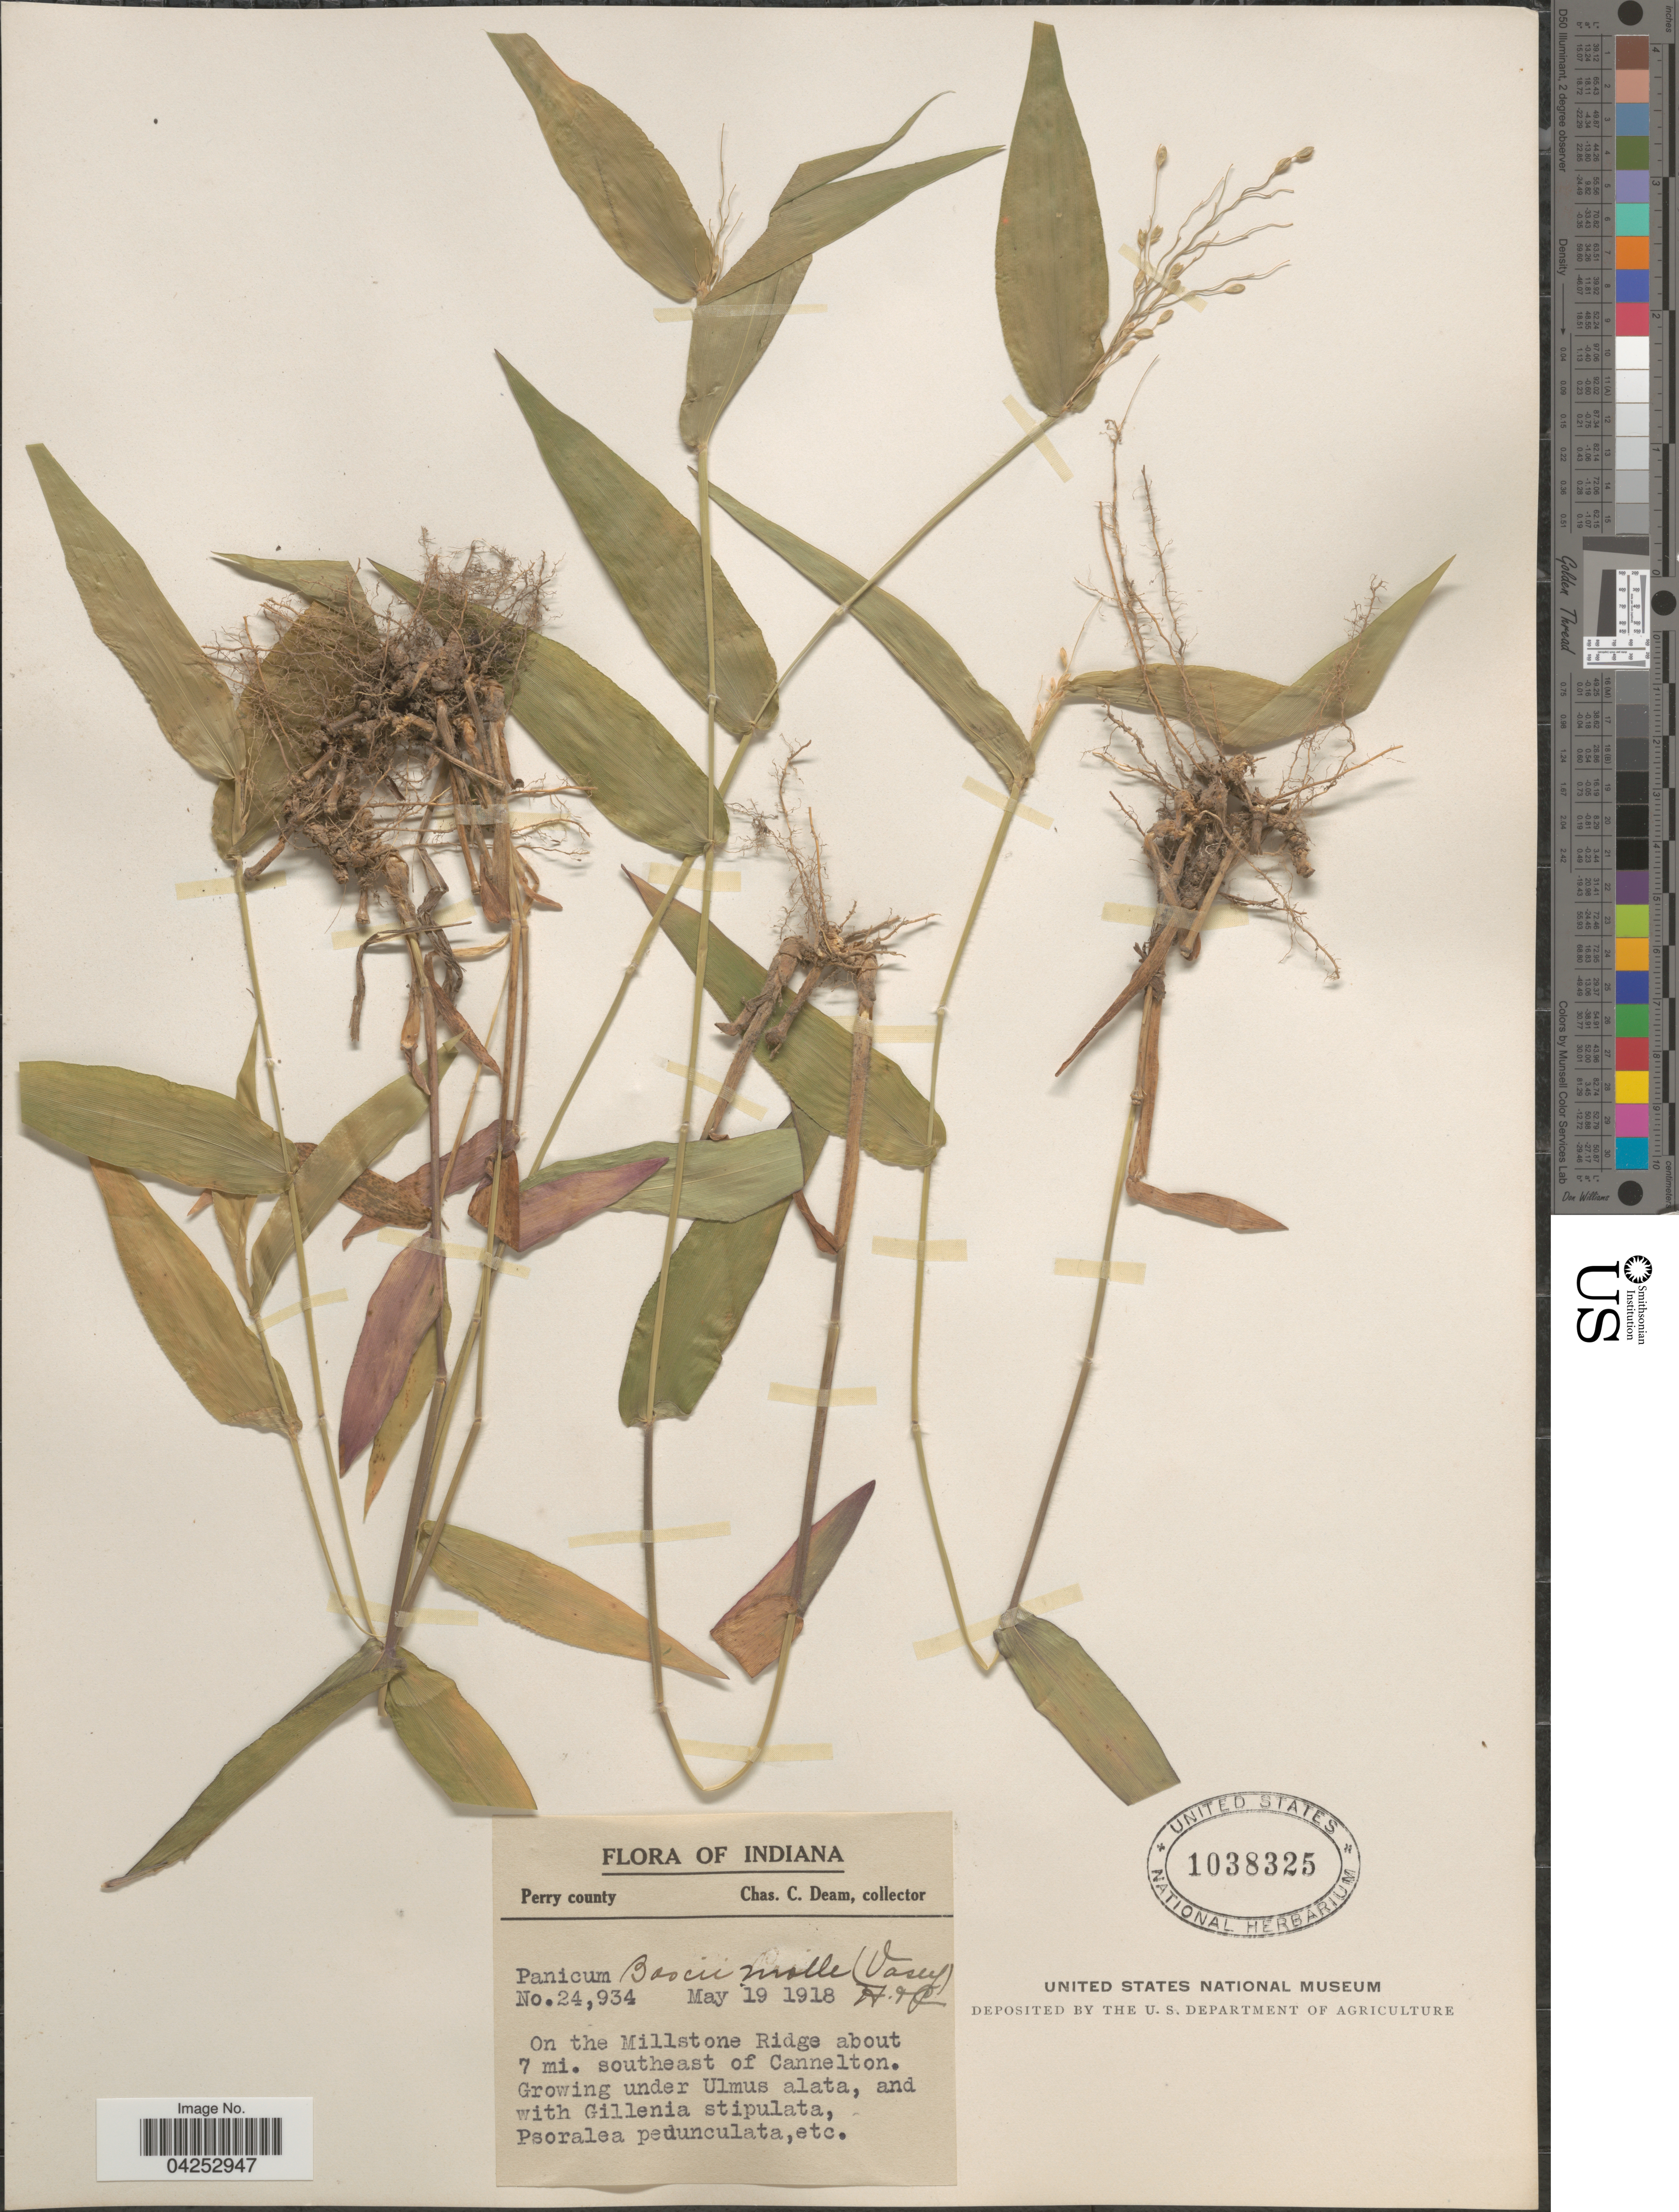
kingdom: Plantae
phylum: Tracheophyta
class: Liliopsida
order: Poales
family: Poaceae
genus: Dichanthelium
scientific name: Dichanthelium boscii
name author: (Poir.) Gould & C.A. Clark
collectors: C. C. Deam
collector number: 24934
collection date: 1918-05-19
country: United States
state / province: Indiana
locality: Perry county. On the Millstone Ridge about 7 mi. southeast of Cannelton.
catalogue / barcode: US 1038325